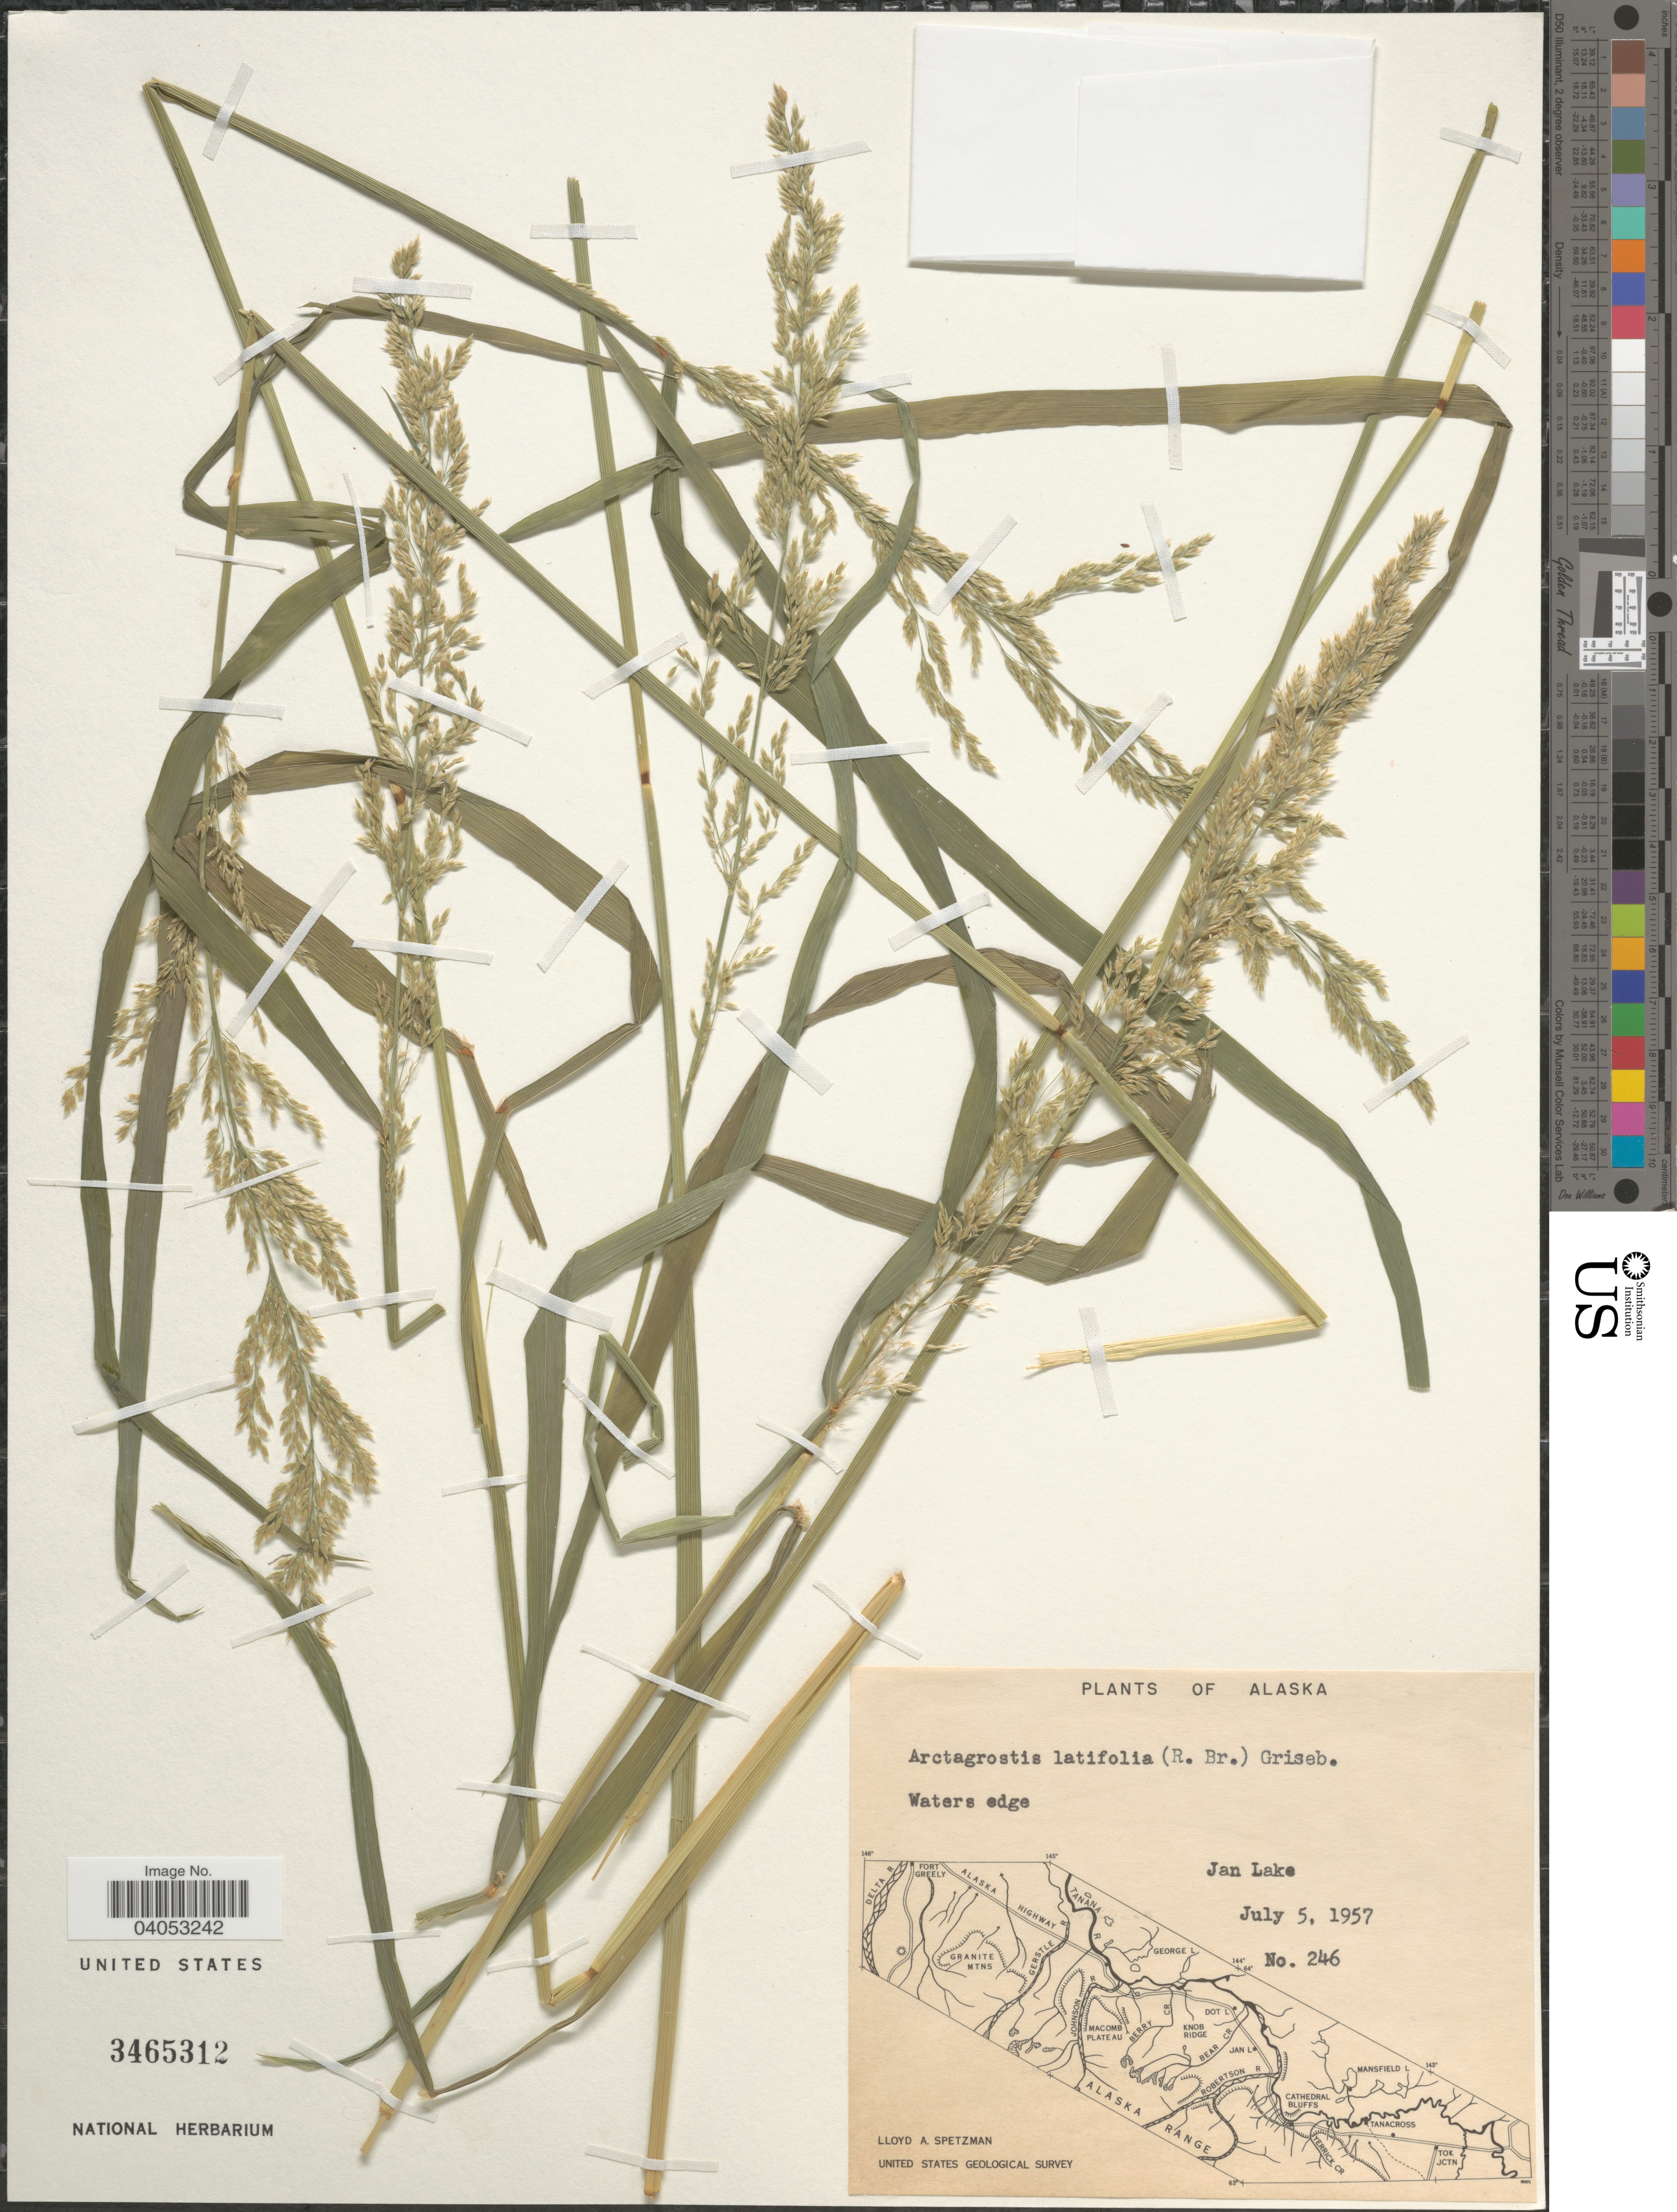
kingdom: Plantae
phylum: Tracheophyta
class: Liliopsida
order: Poales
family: Poaceae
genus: Arctagrostis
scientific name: Arctagrostis latifolia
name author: (R. Br.) Griseb.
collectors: L. Spetzman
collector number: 246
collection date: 1957-07-05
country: United States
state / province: Alaska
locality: Waters edge, Jan lake.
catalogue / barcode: US 3465312